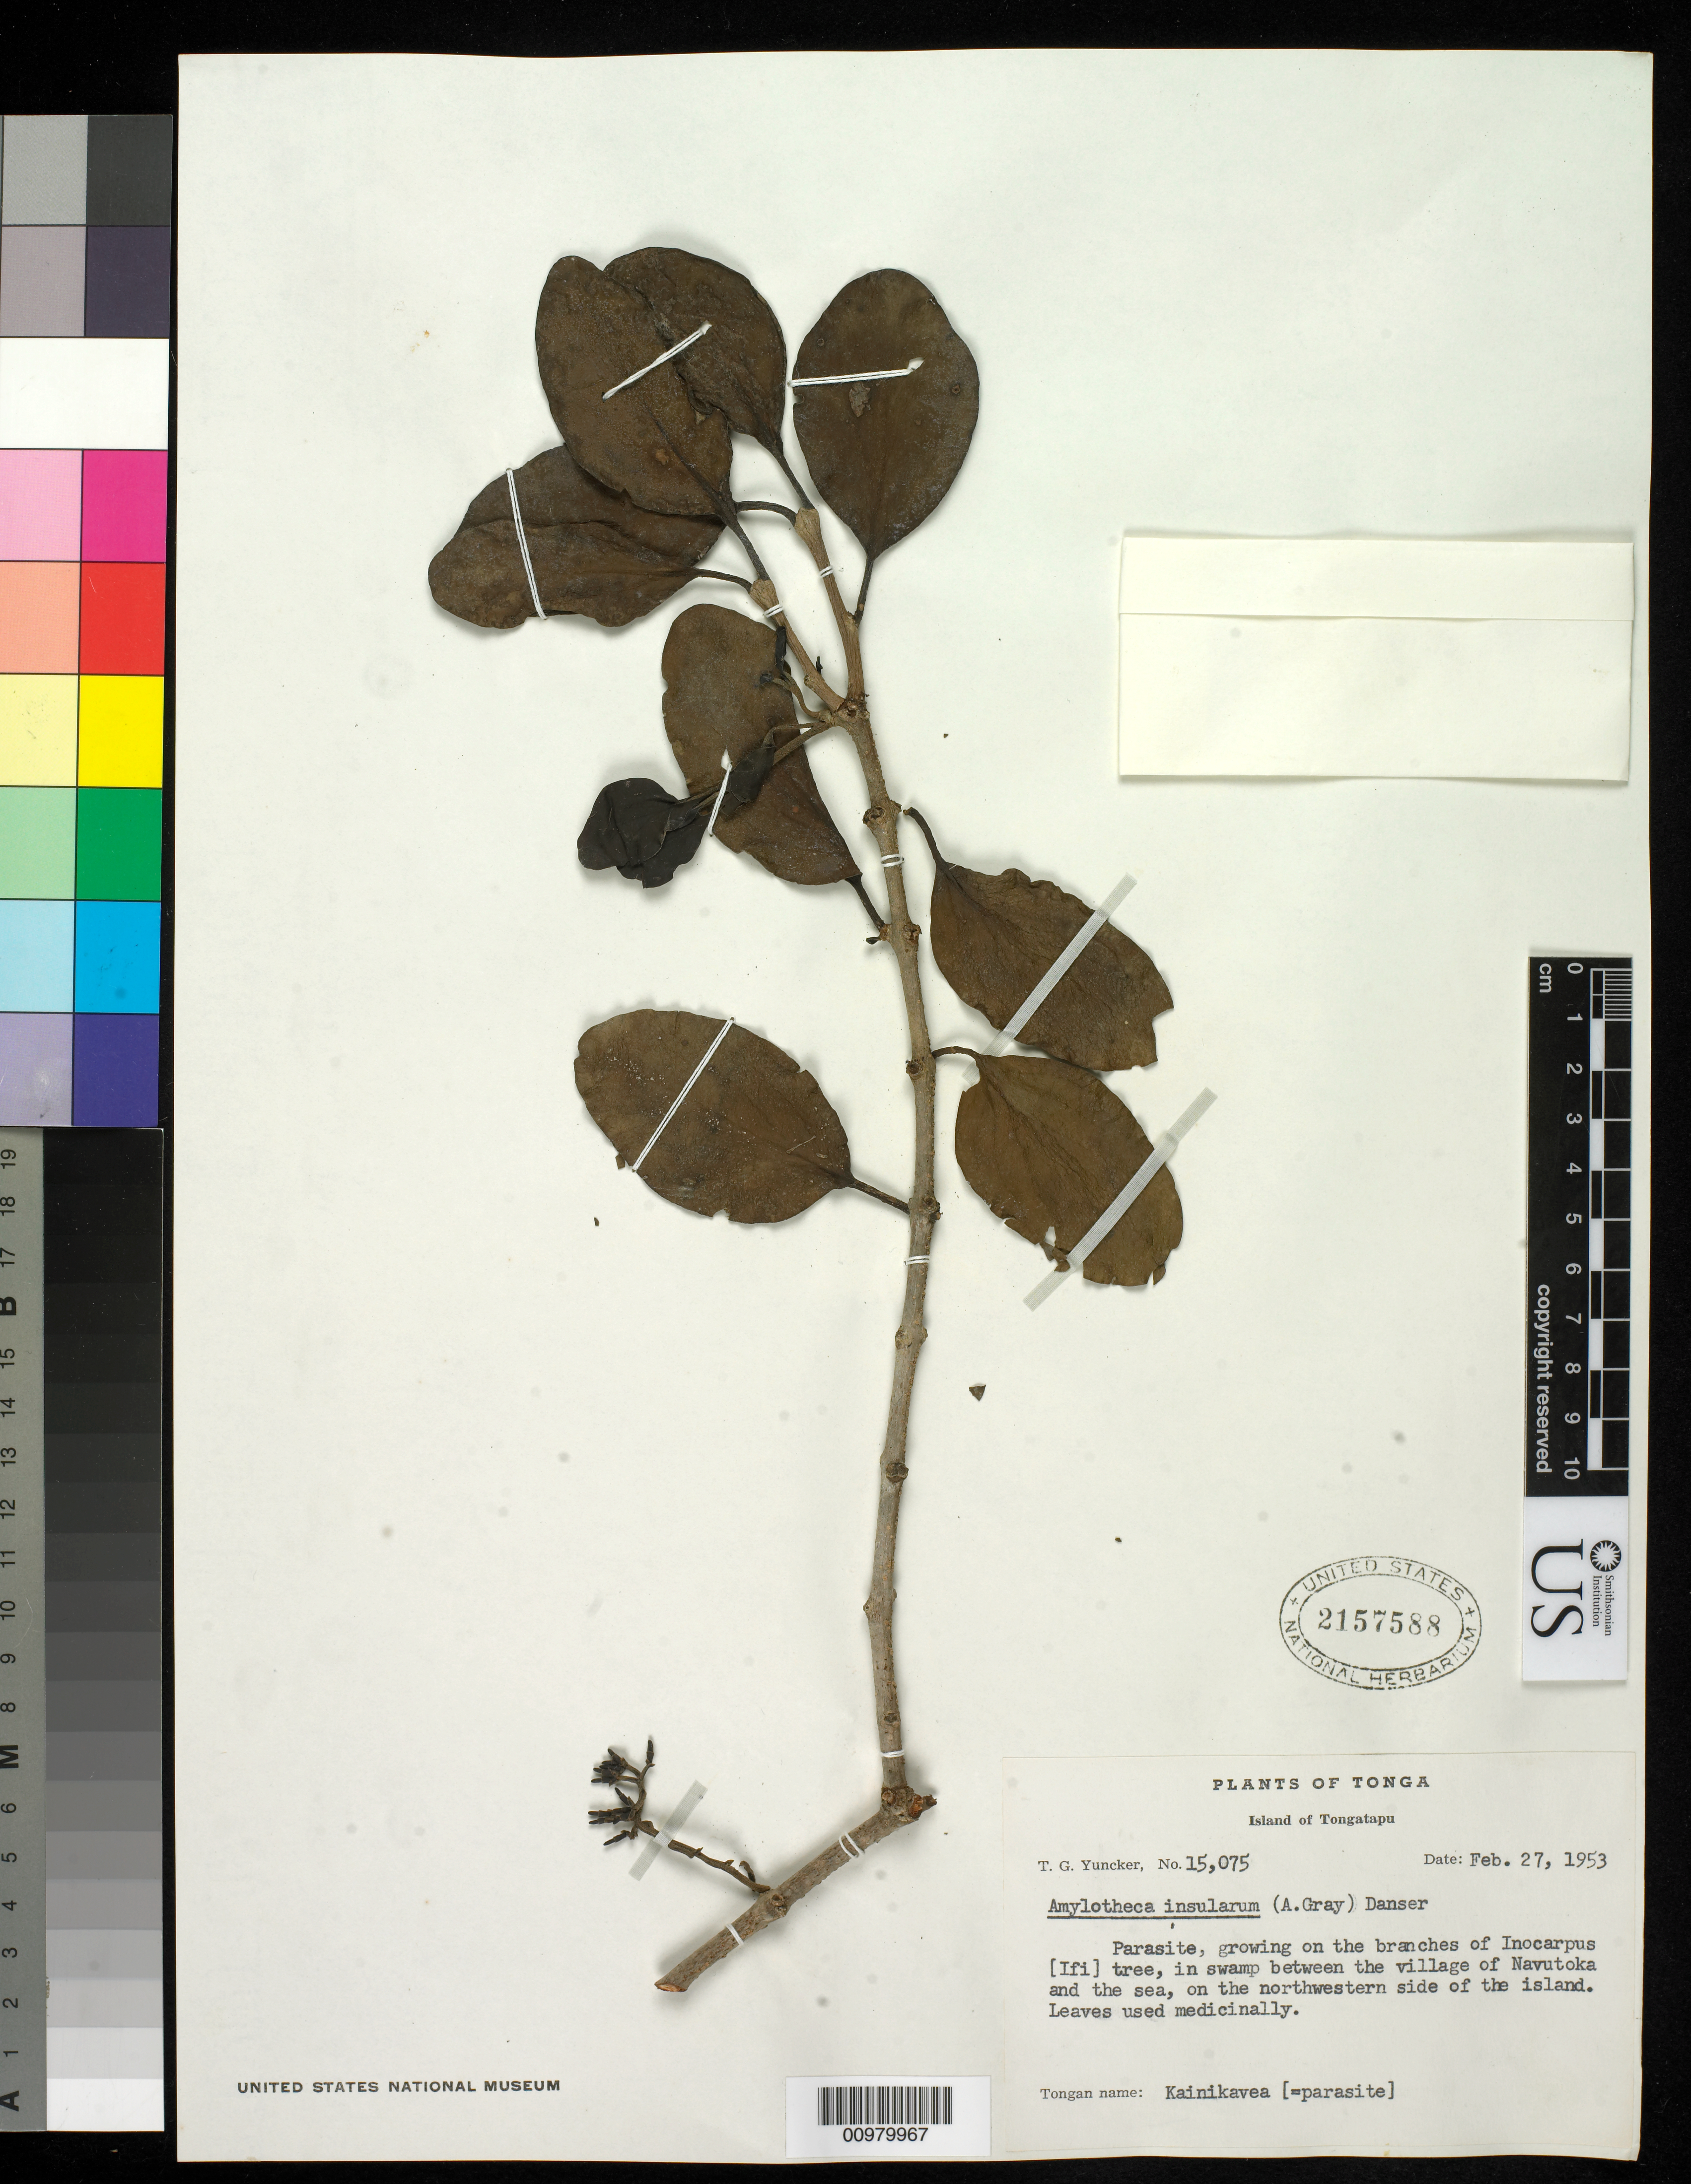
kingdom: Plantae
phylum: Tracheophyta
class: Magnoliopsida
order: Santalales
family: Loranthaceae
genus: Amylotheca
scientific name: Amylotheca insularum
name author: (A. Gray) Danser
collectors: T. G. Yuncker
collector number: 15075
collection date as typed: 27 Feb 1953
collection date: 1953-02-27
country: Tonga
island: Tongatapu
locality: In swamp between the village of Navutoka and the sea, on the northwestern side of the island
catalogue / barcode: US 2157588